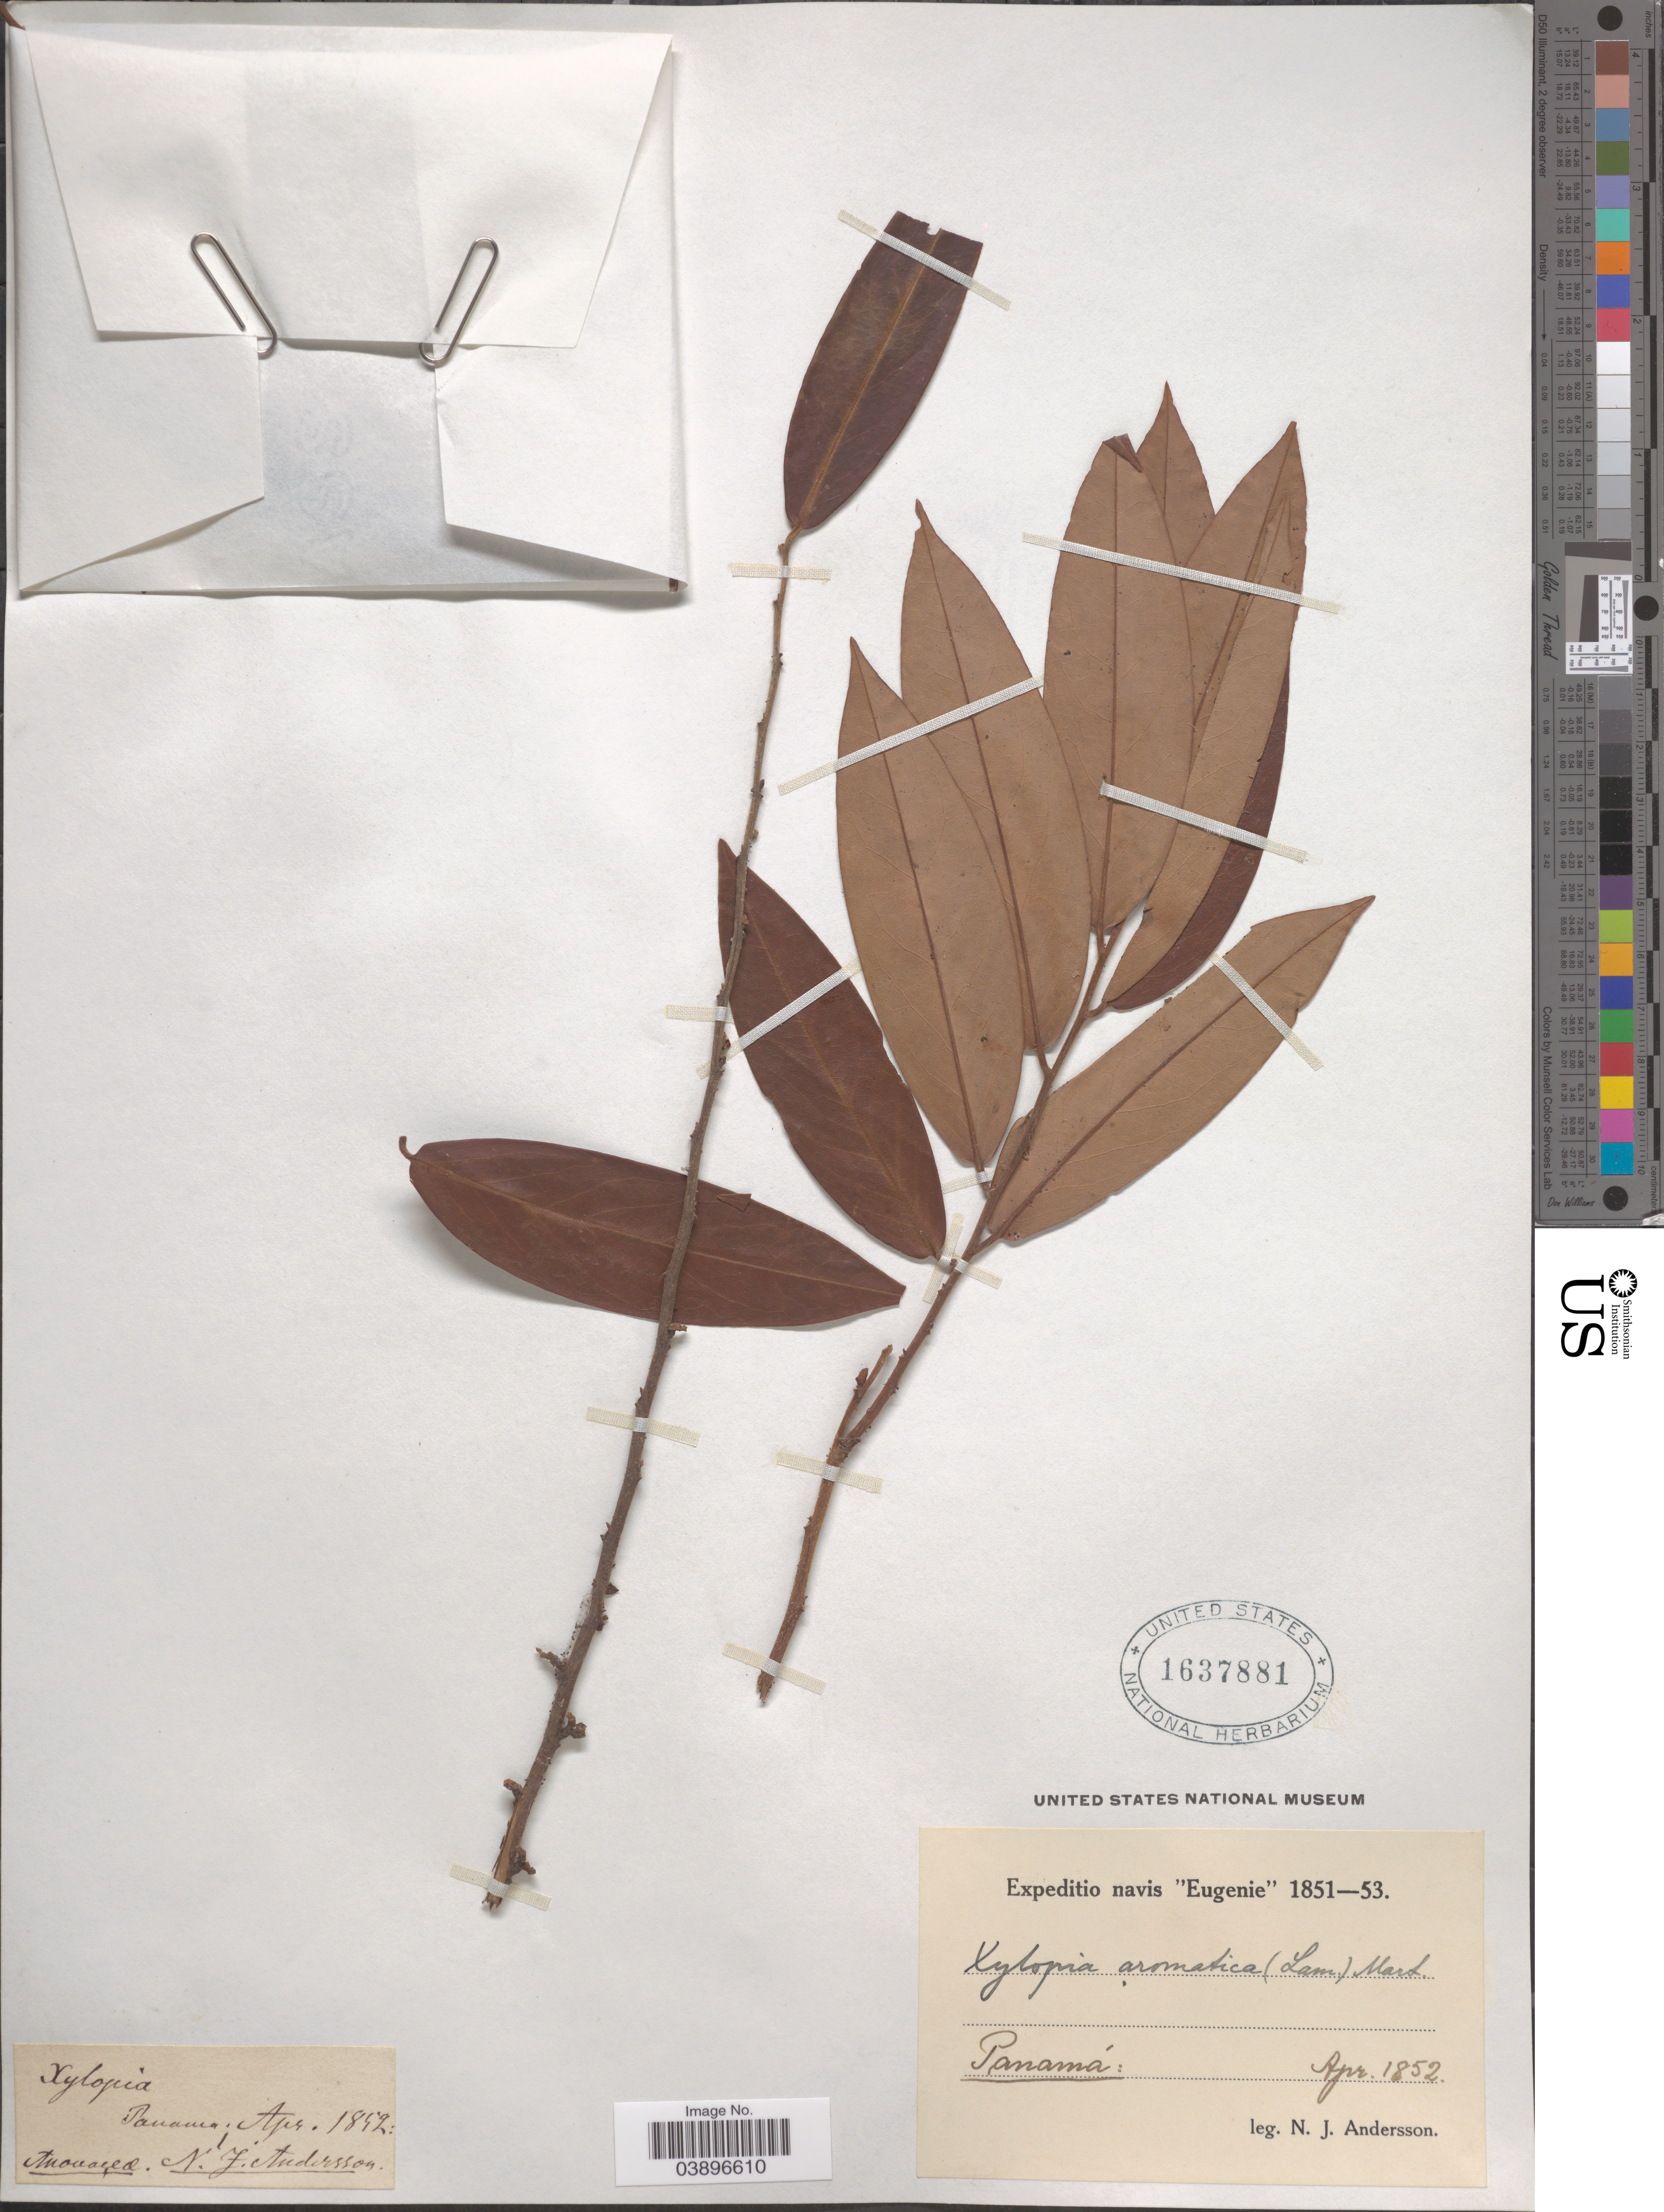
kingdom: Plantae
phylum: Tracheophyta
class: Magnoliopsida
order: Magnoliales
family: Annonaceae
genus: Xylopia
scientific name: Xylopia aromatica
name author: (Lam.) Mart.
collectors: N. J. Andersson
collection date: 1852-04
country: Panama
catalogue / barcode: US 1637881